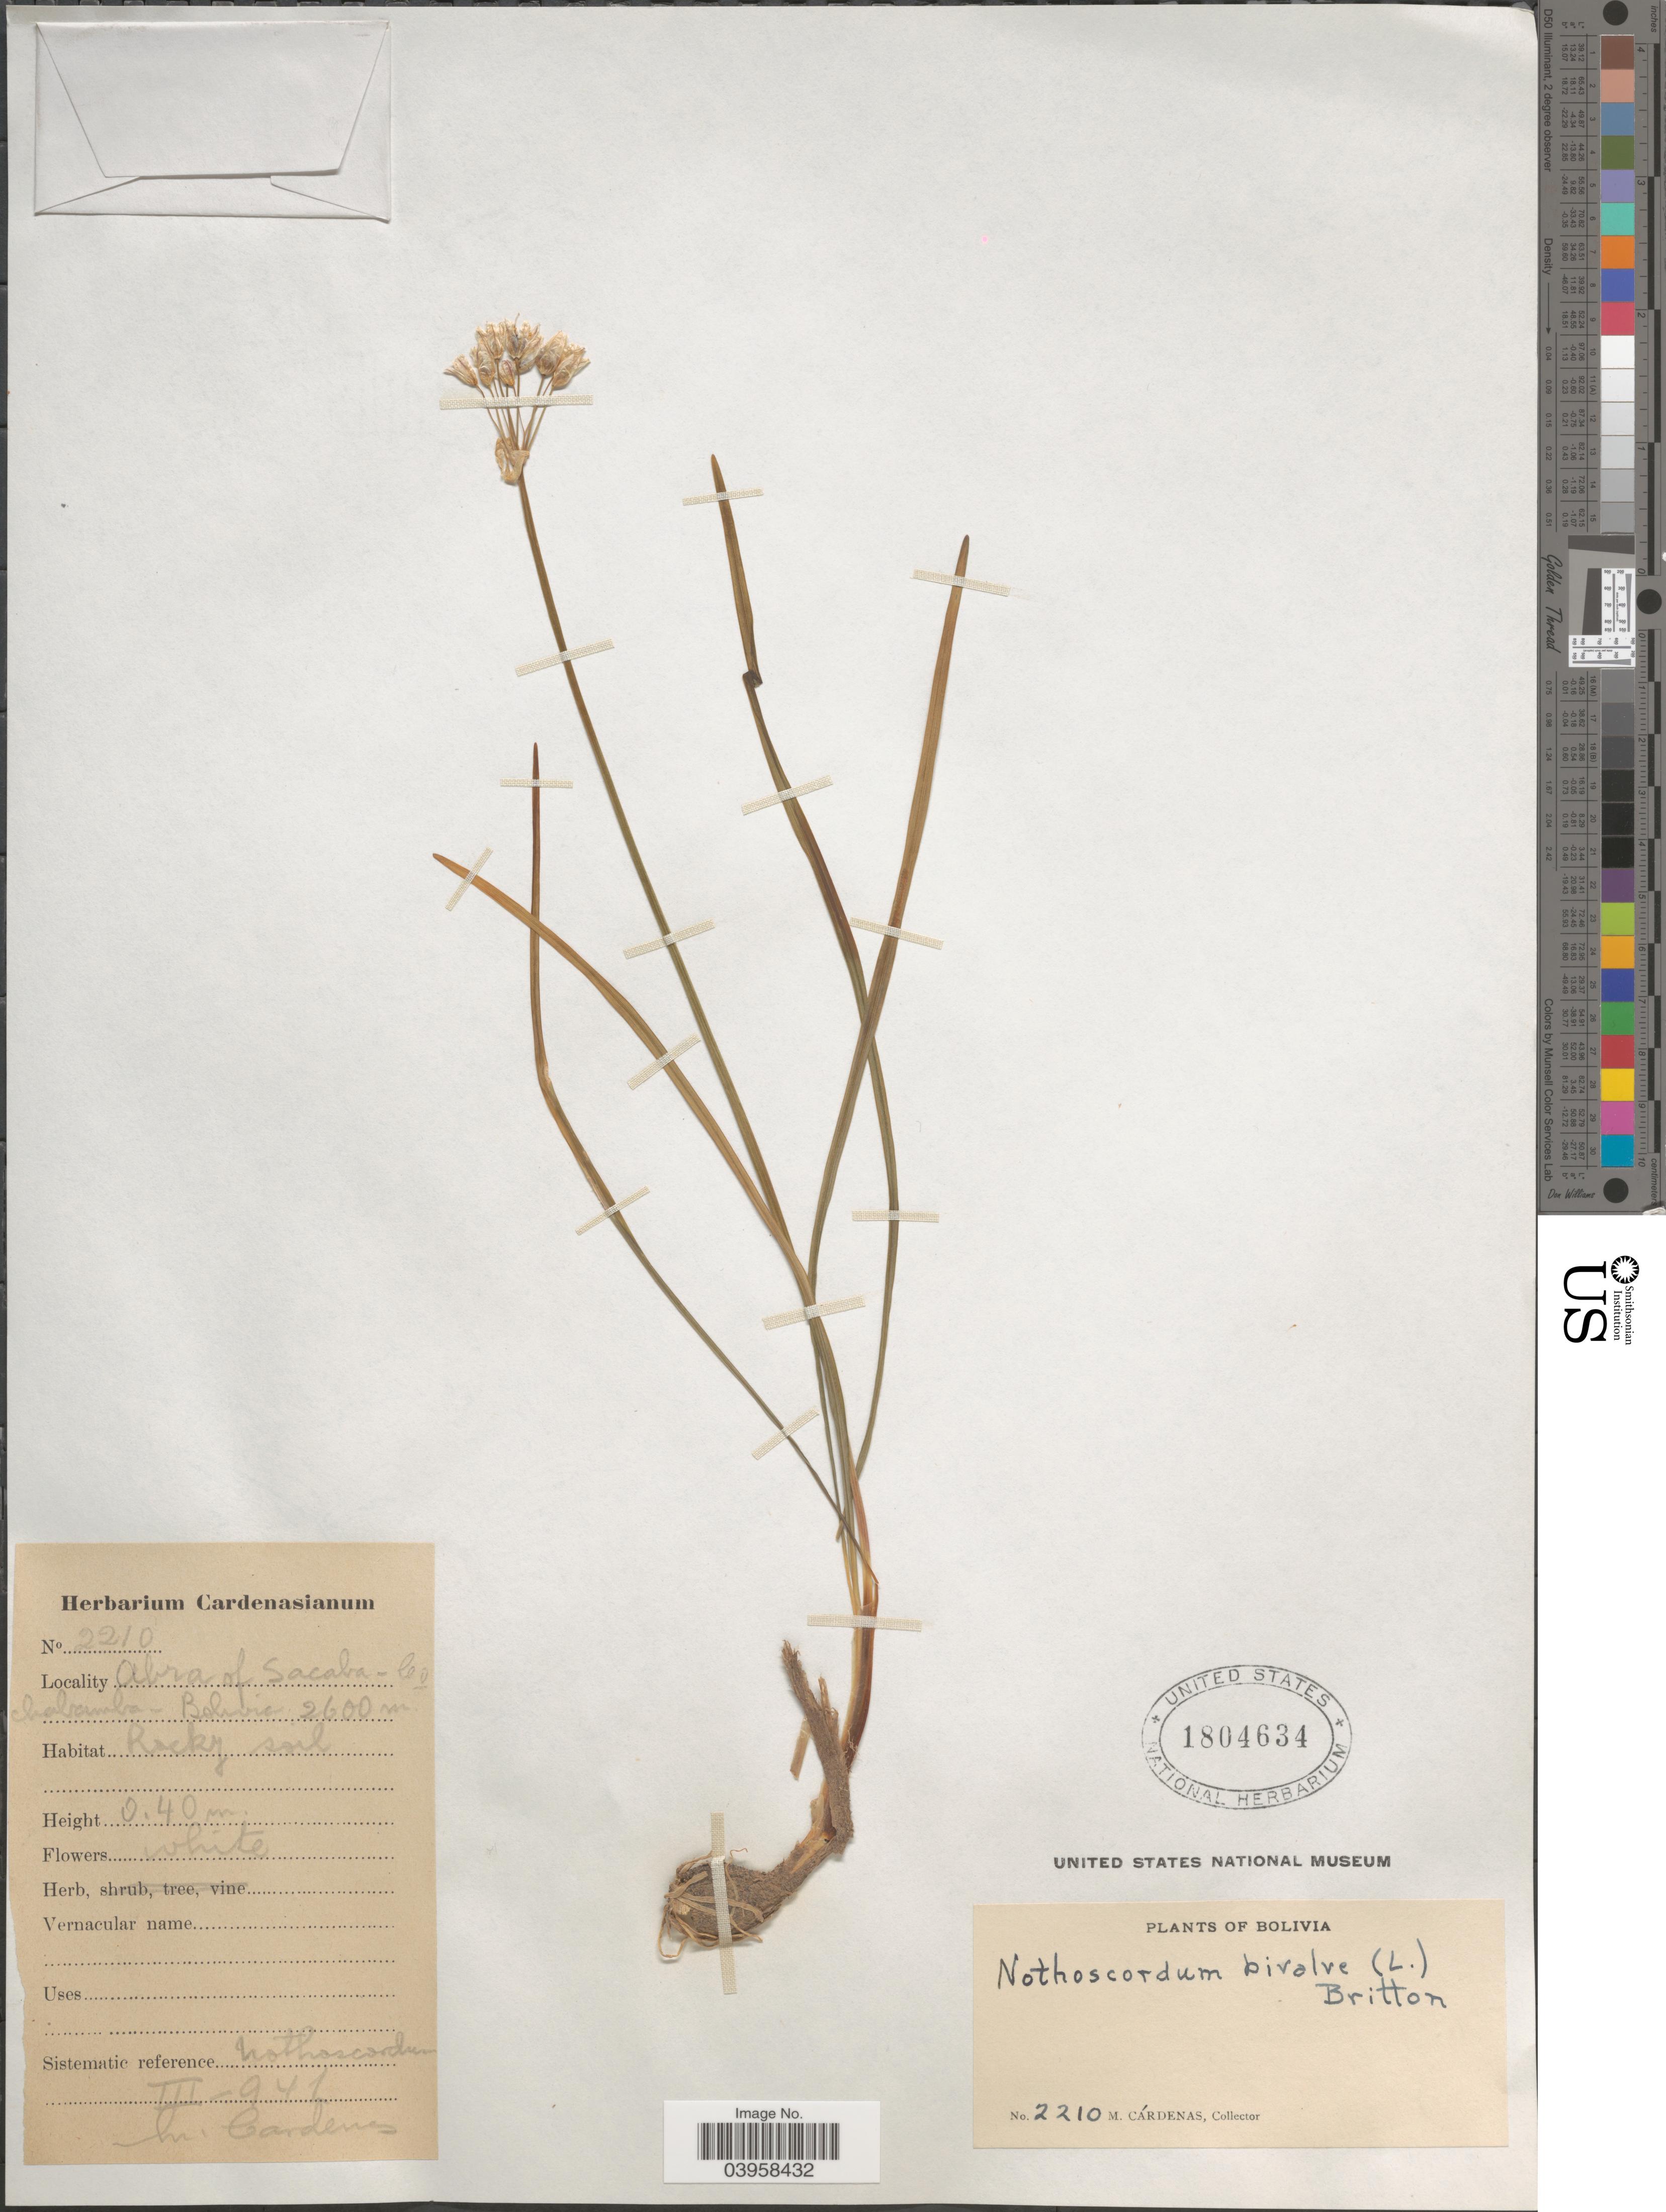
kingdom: Plantae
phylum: Tracheophyta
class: Liliopsida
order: Asparagales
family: Amaryllidaceae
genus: Nothoscordum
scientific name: Nothoscordum bivalve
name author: (L.) Britton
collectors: M. Cárdenas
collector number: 2210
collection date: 1941-03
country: Bolivia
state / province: Cochabamba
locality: Abra of Sacaba.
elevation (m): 2600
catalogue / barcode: US 1804634